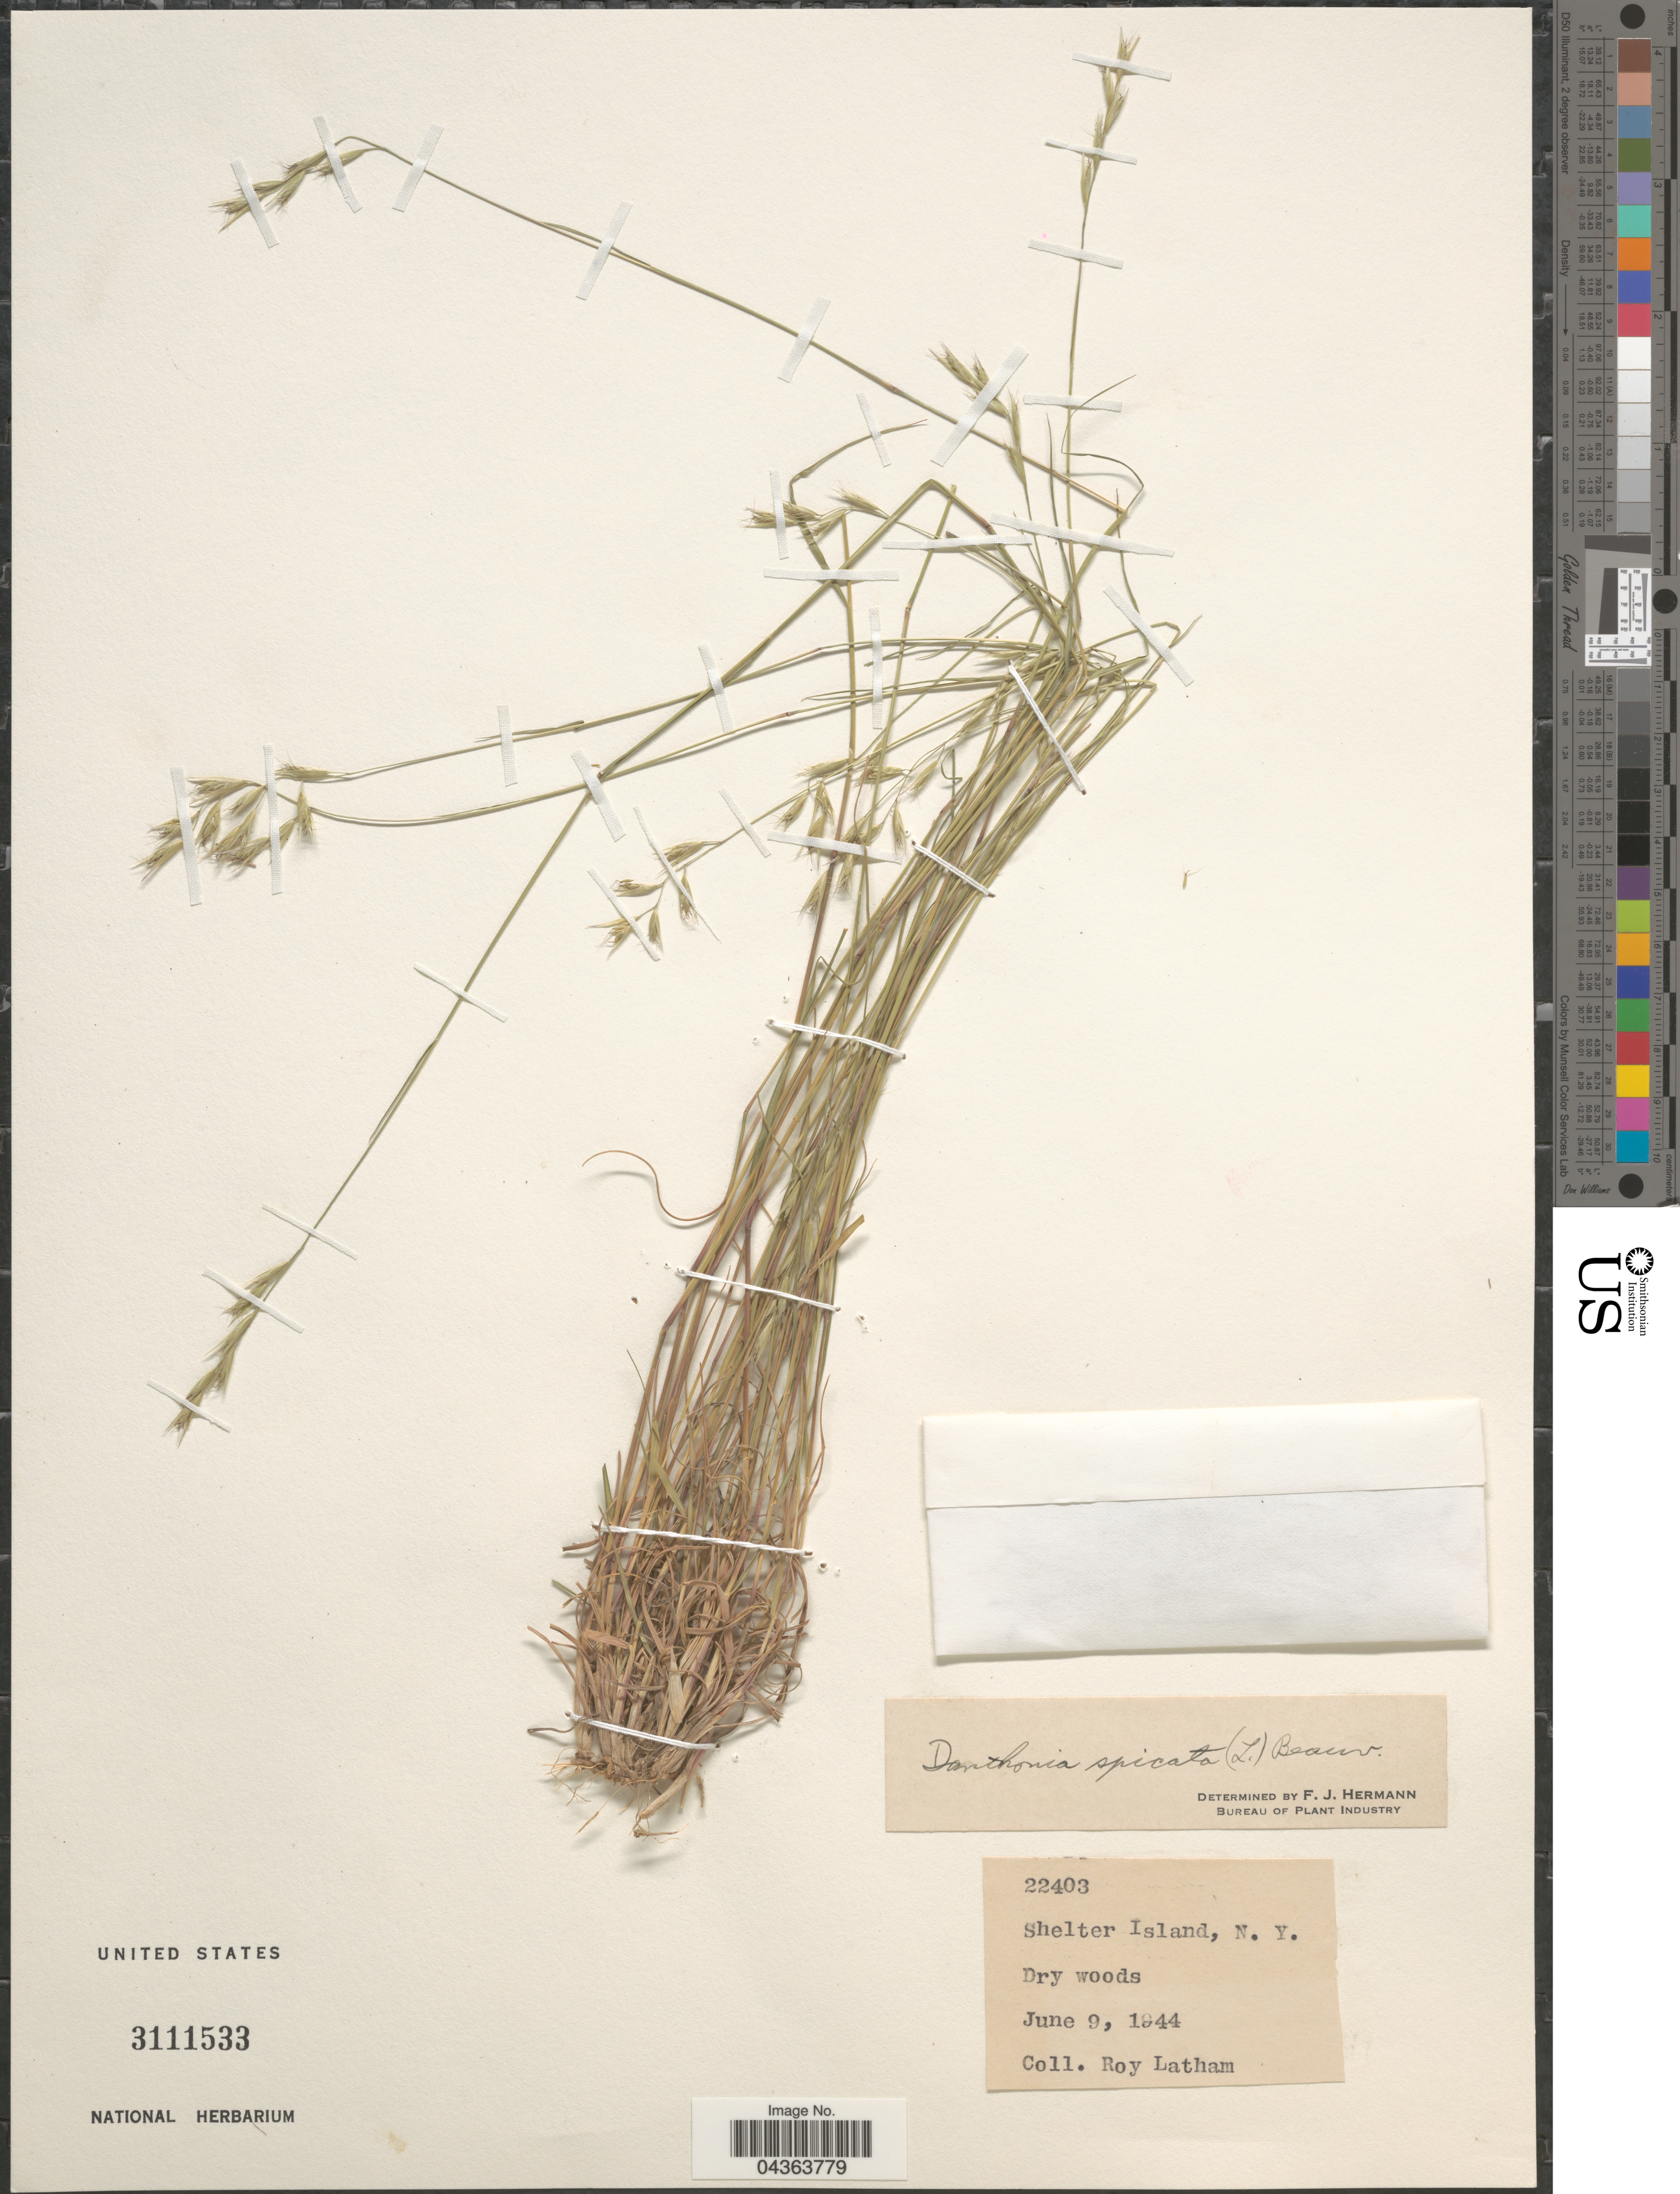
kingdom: Plantae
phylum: Tracheophyta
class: Liliopsida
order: Poales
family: Poaceae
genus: Danthonia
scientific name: Danthonia spicata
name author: (L.) P. Beauv. ex Roem. & Schult.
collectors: R. Latham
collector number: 22403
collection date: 1944-06-09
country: United States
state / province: New York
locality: Shelter Island.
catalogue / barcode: US 3111533